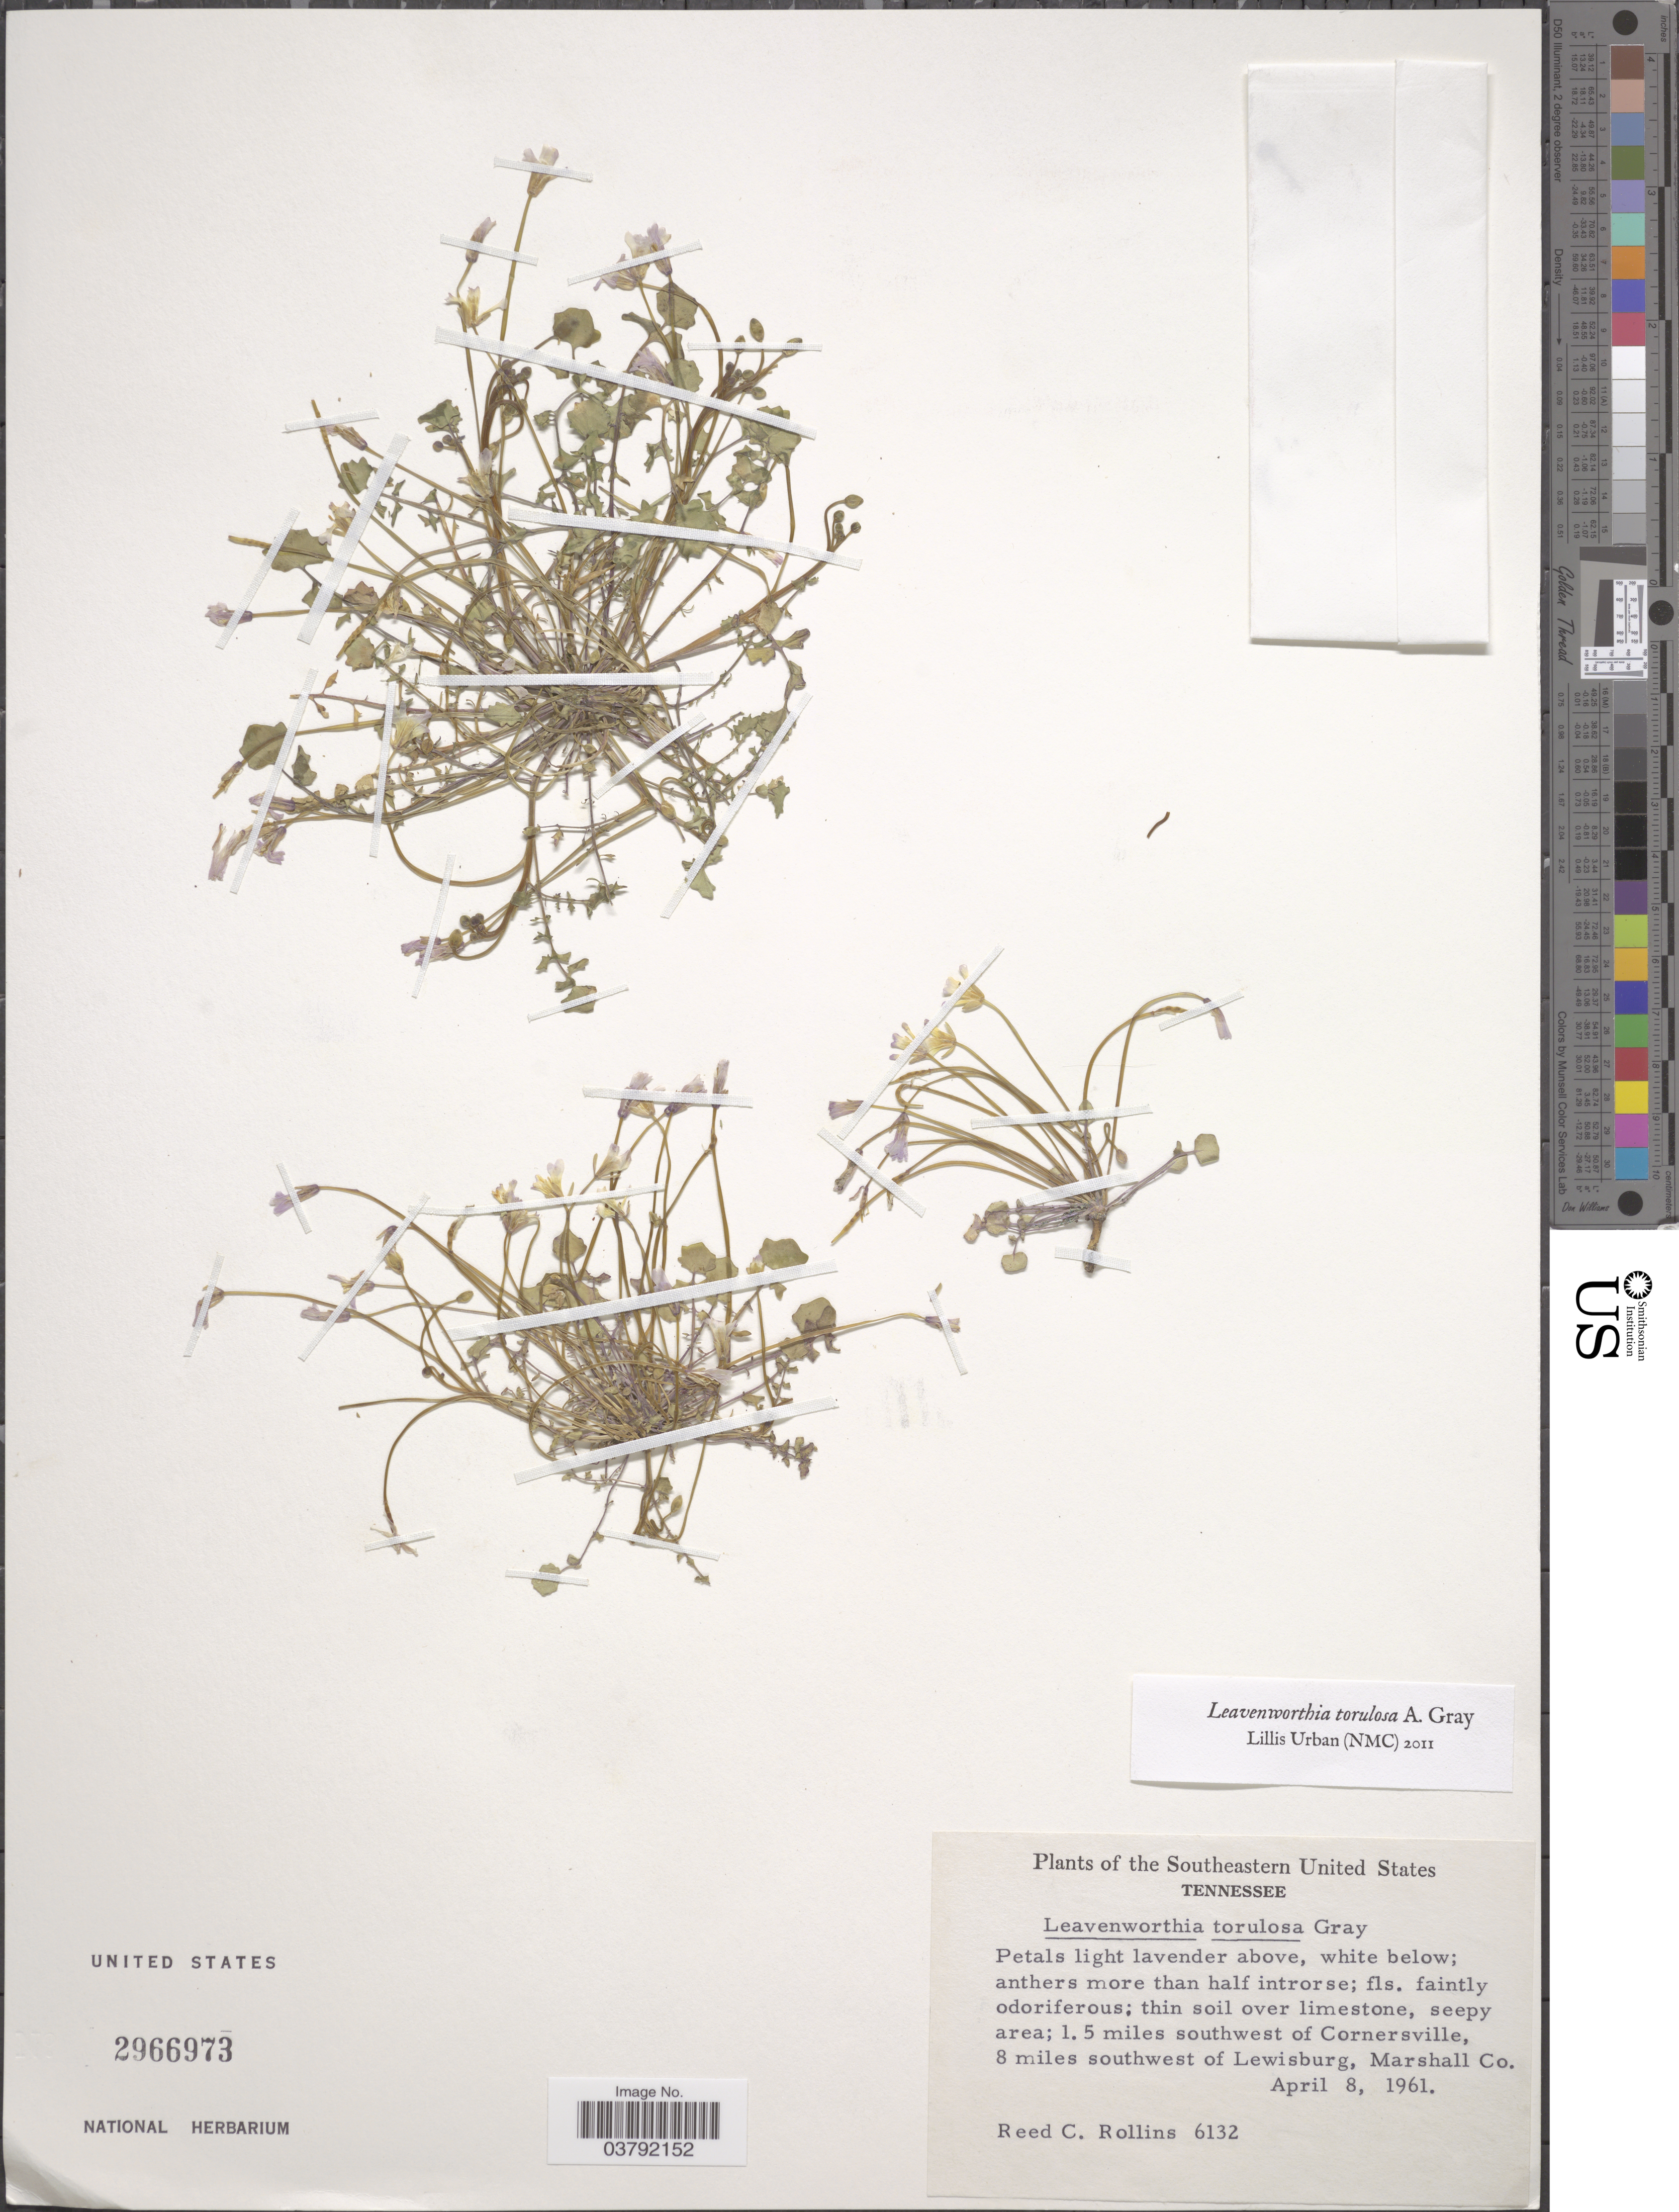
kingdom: Plantae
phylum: Tracheophyta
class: Magnoliopsida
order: Brassicales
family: Brassicaceae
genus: Leavenworthia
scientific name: Leavenworthia torulosa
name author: A. Gray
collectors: R. C. Rollins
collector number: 6132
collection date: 1961-04-08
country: United States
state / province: Tennessee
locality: Southeastern United States. 1.5 miles southwest of Cornersville, 8 miles southwest of Lewisburg, Marshall Co.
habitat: thin soil over limestone, seepy area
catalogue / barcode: US 2966973